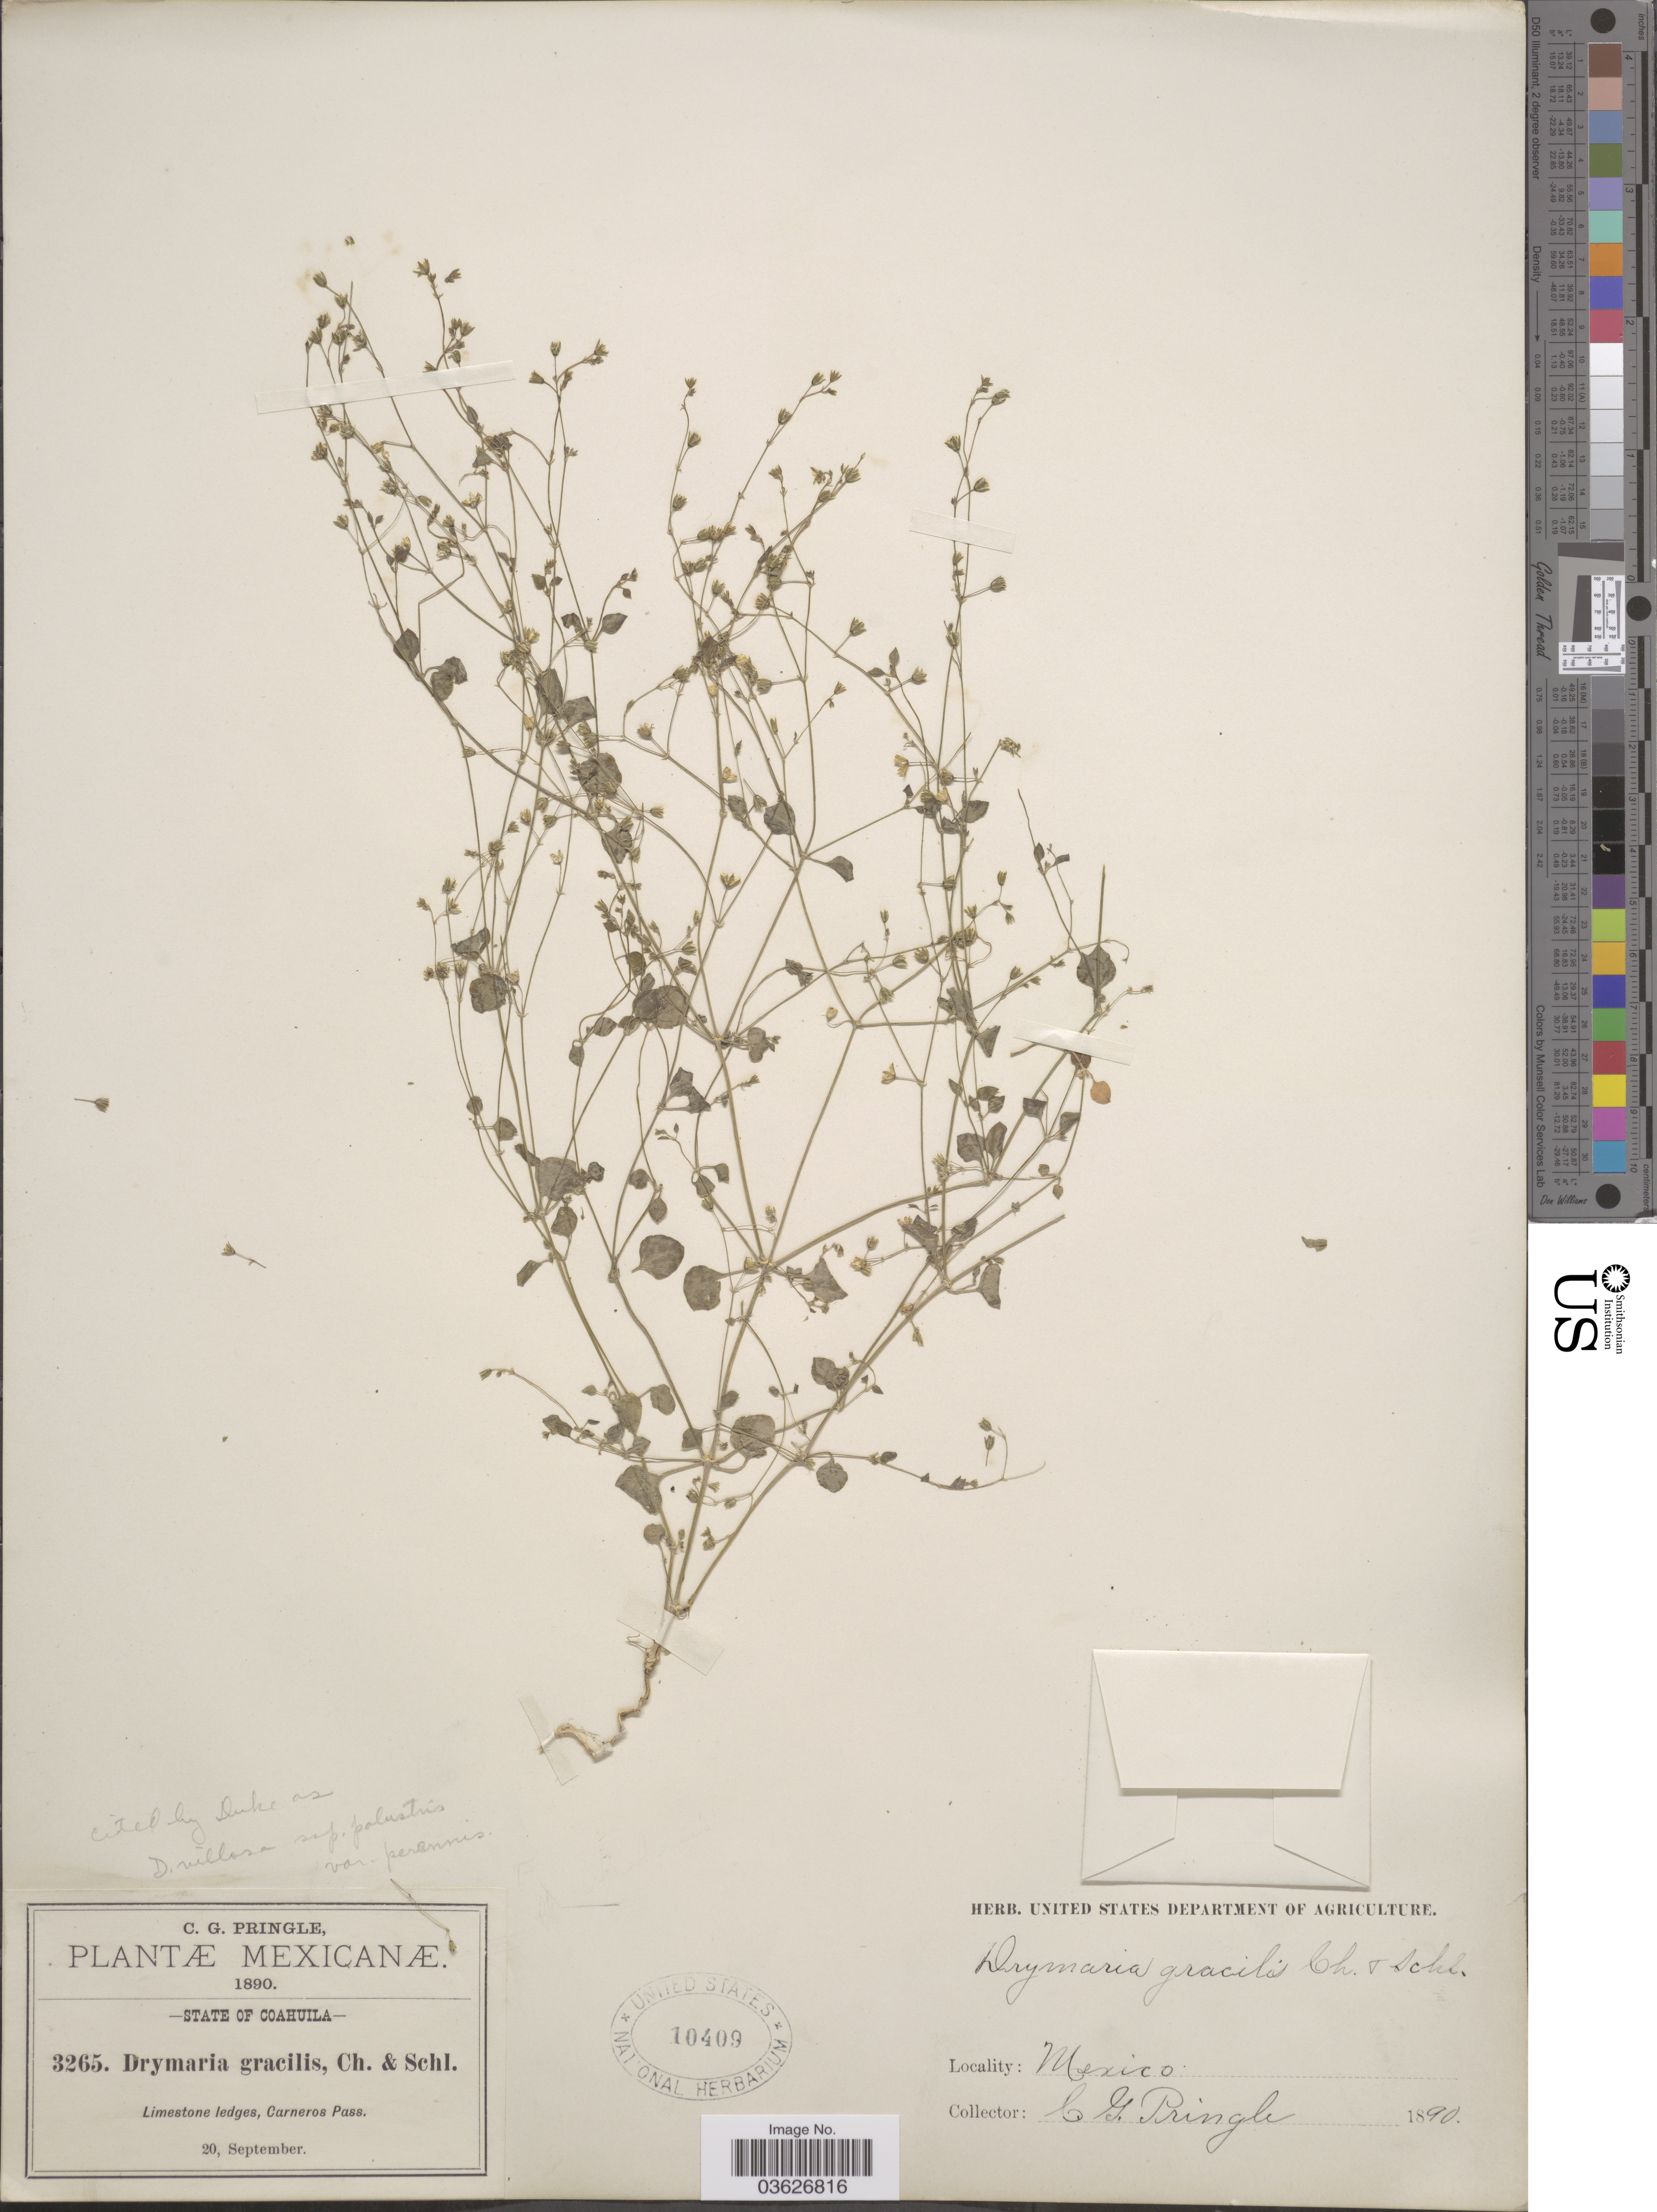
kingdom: Plantae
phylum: Tracheophyta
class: Magnoliopsida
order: Caryophyllales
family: Caryophyllaceae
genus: Drymaria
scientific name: Drymaria villosa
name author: Cham. & Schltdl.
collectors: C. G. Pringle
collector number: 3265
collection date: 1890-09-20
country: Mexico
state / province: Coahuila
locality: Carneros Pass.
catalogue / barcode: US 10409